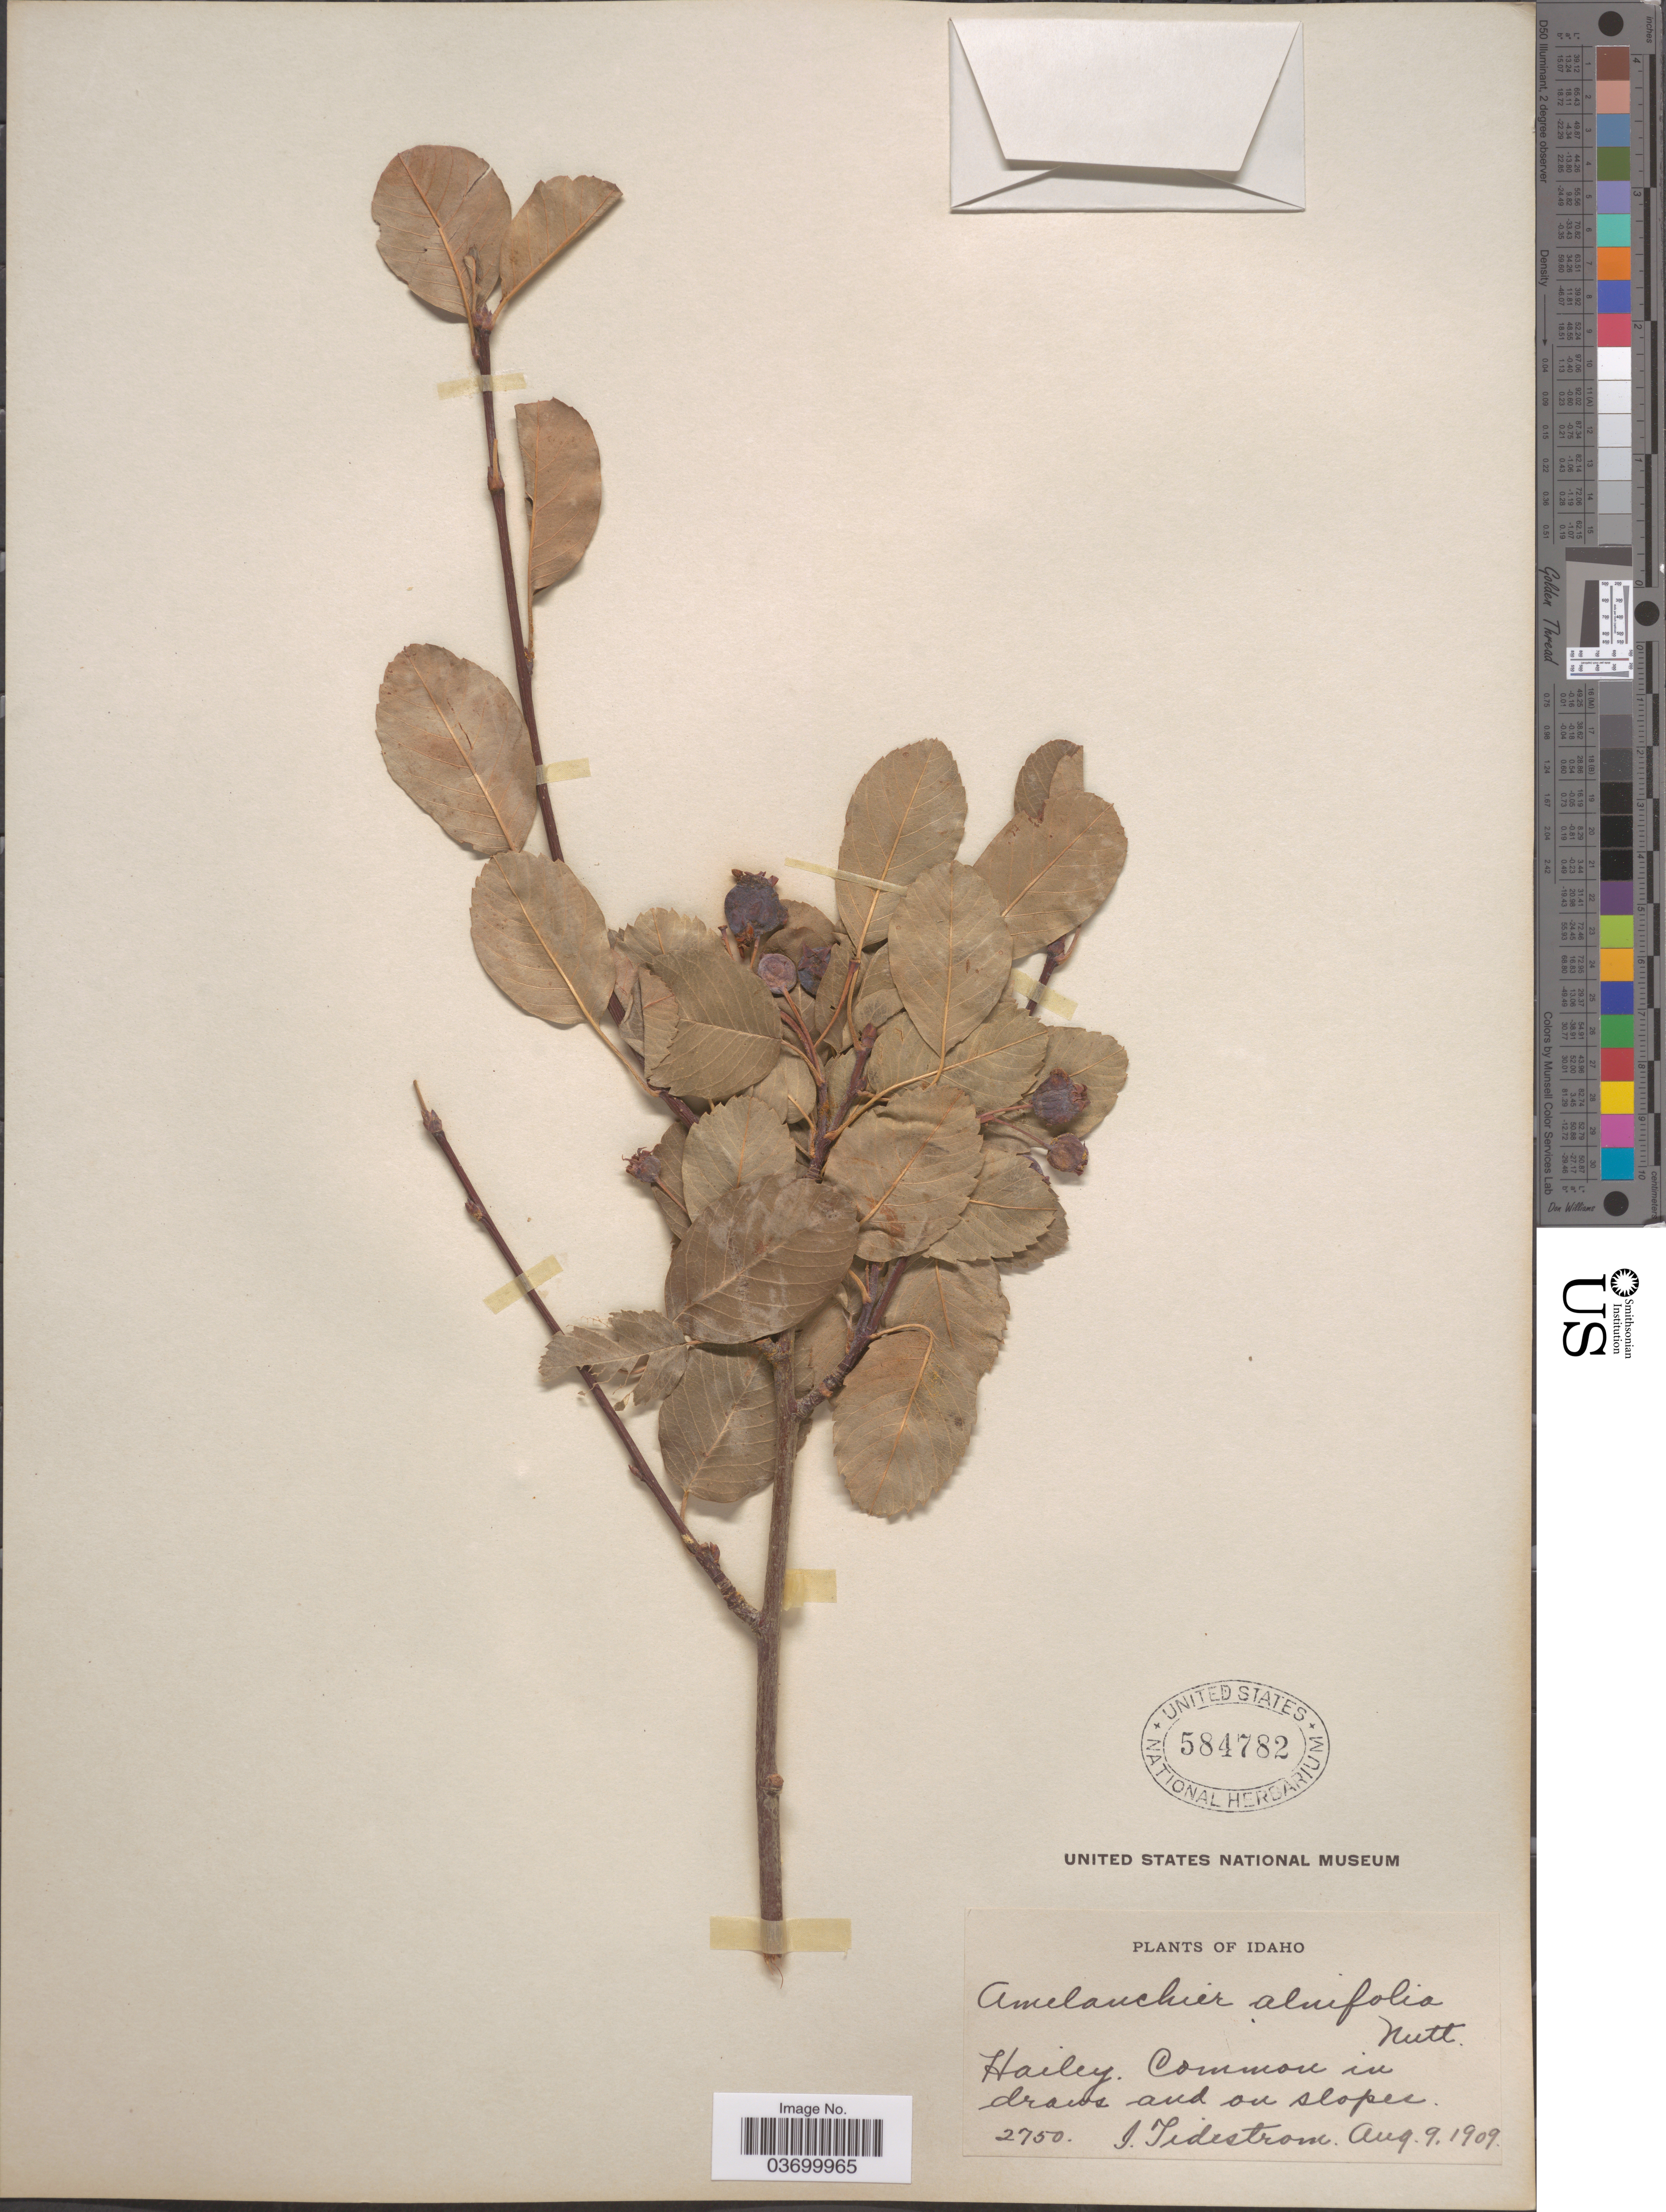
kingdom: Plantae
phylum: Tracheophyta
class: Magnoliopsida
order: Rosales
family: Rosaceae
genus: Amelanchier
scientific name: Amelanchier alnifolia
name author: (Nutt.) Nutt. ex M. Roem.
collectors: I. F. Tidestrom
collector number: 2750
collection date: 1909-08-09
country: United States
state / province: Idaho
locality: Hailey.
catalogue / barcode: US 584782